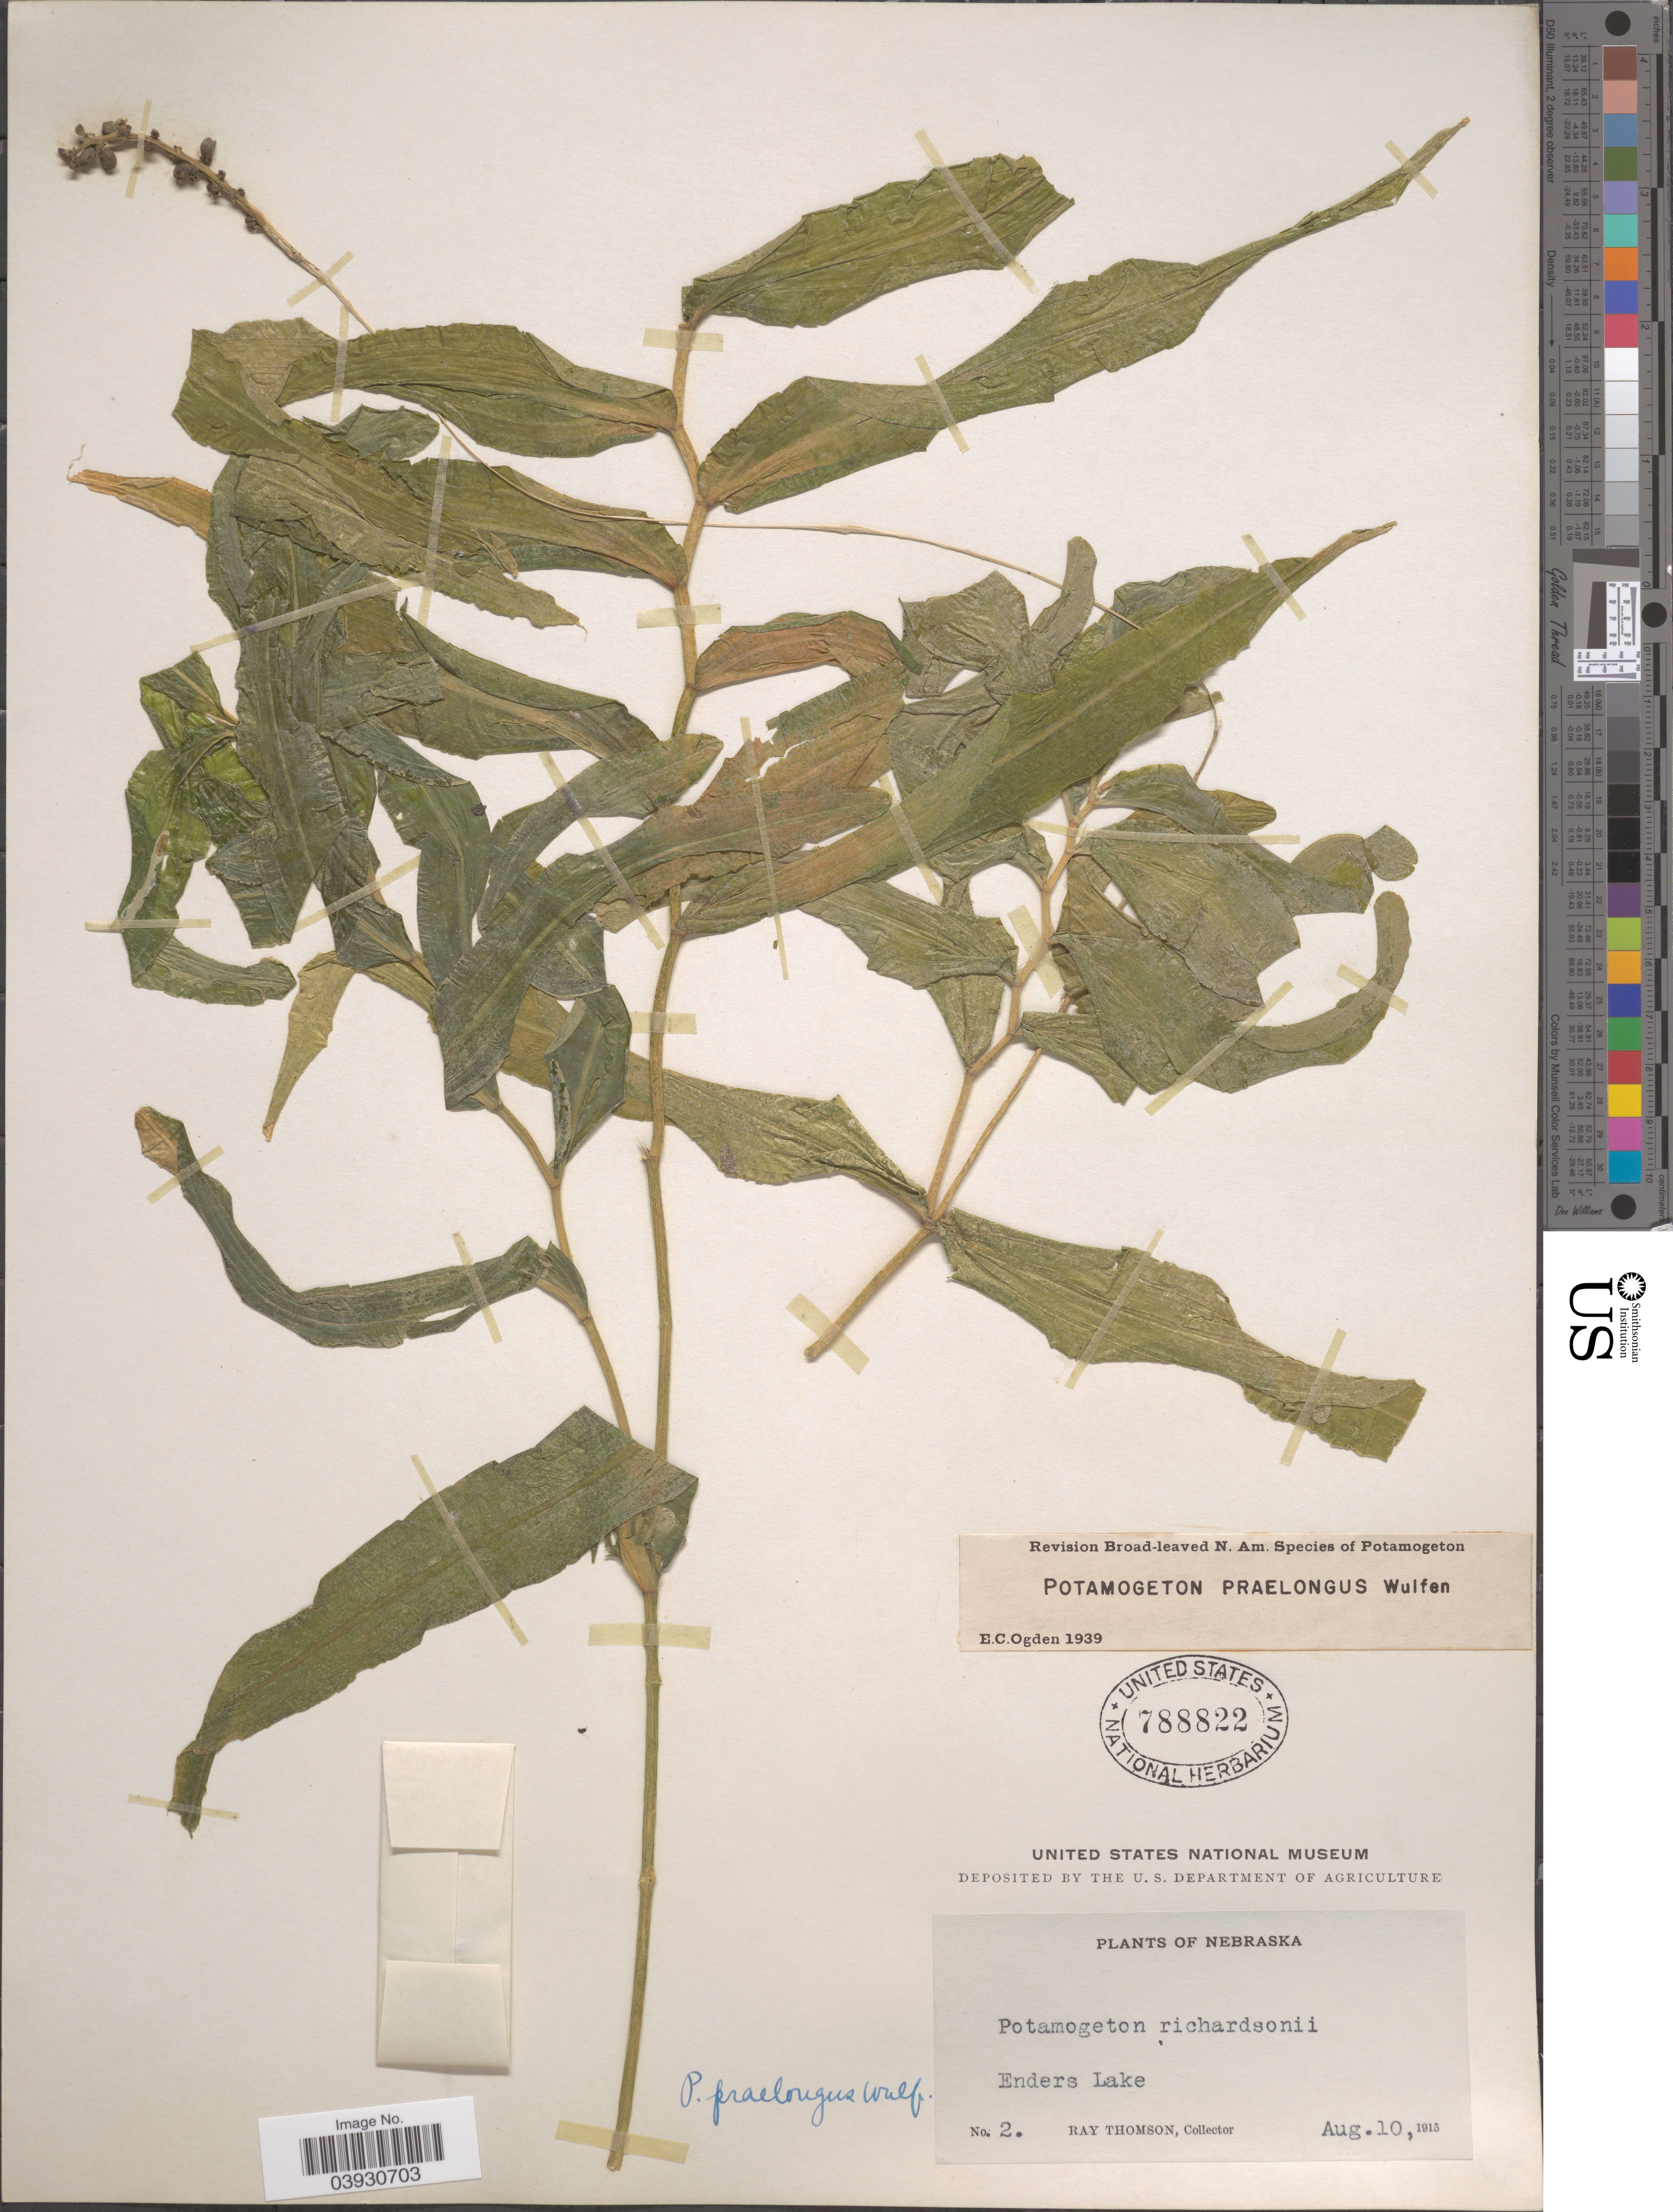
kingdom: Plantae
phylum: Tracheophyta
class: Liliopsida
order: Alismatales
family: Potamogetonaceae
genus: Potamogeton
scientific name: Potamogeton praelongus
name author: Wulfen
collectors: R. Thomson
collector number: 2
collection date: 1915-08-10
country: United States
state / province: Nebraska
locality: Enders Lake.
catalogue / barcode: US 788822